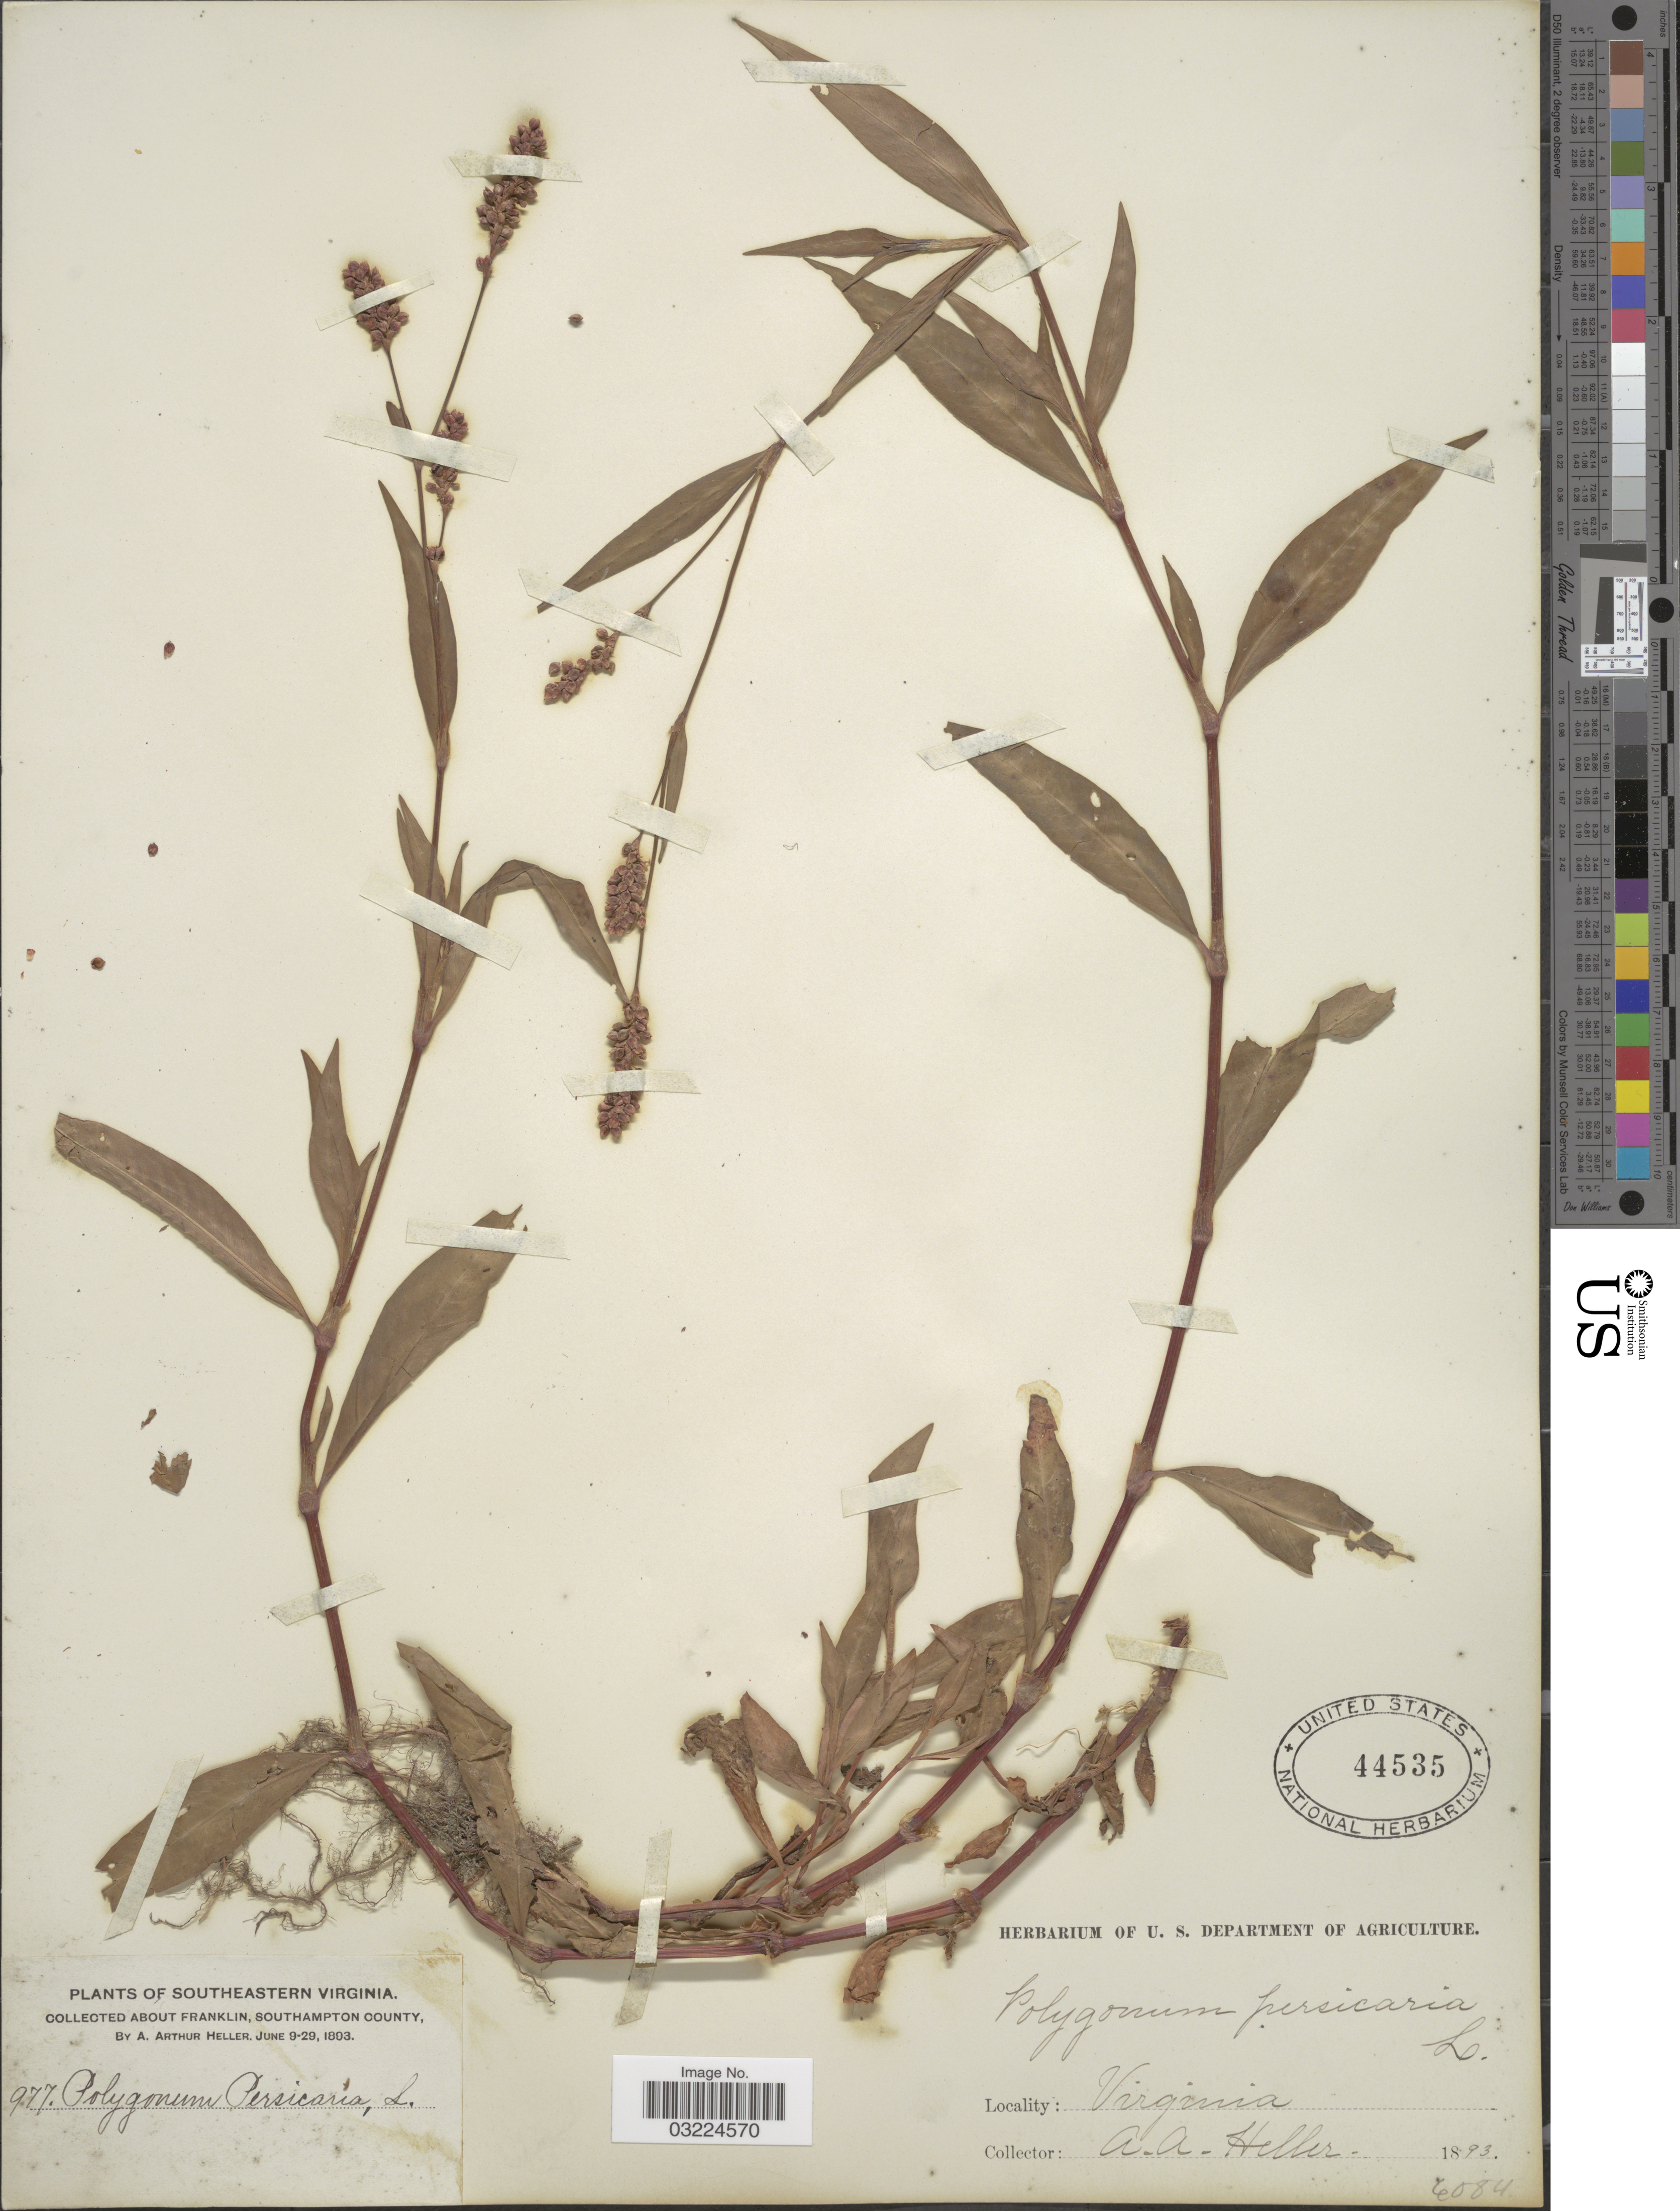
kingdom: Plantae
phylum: Tracheophyta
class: Magnoliopsida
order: Caryophyllales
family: Polygonaceae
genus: Persicaria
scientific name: Persicaria maculosa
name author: S.F. Gray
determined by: Atha, D. E.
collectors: A. A. Heller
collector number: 977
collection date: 1893-06-09/1893-06-29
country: United States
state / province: Virginia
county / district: Southampton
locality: Southeastern Virginia. Franklin.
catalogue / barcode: US 44535